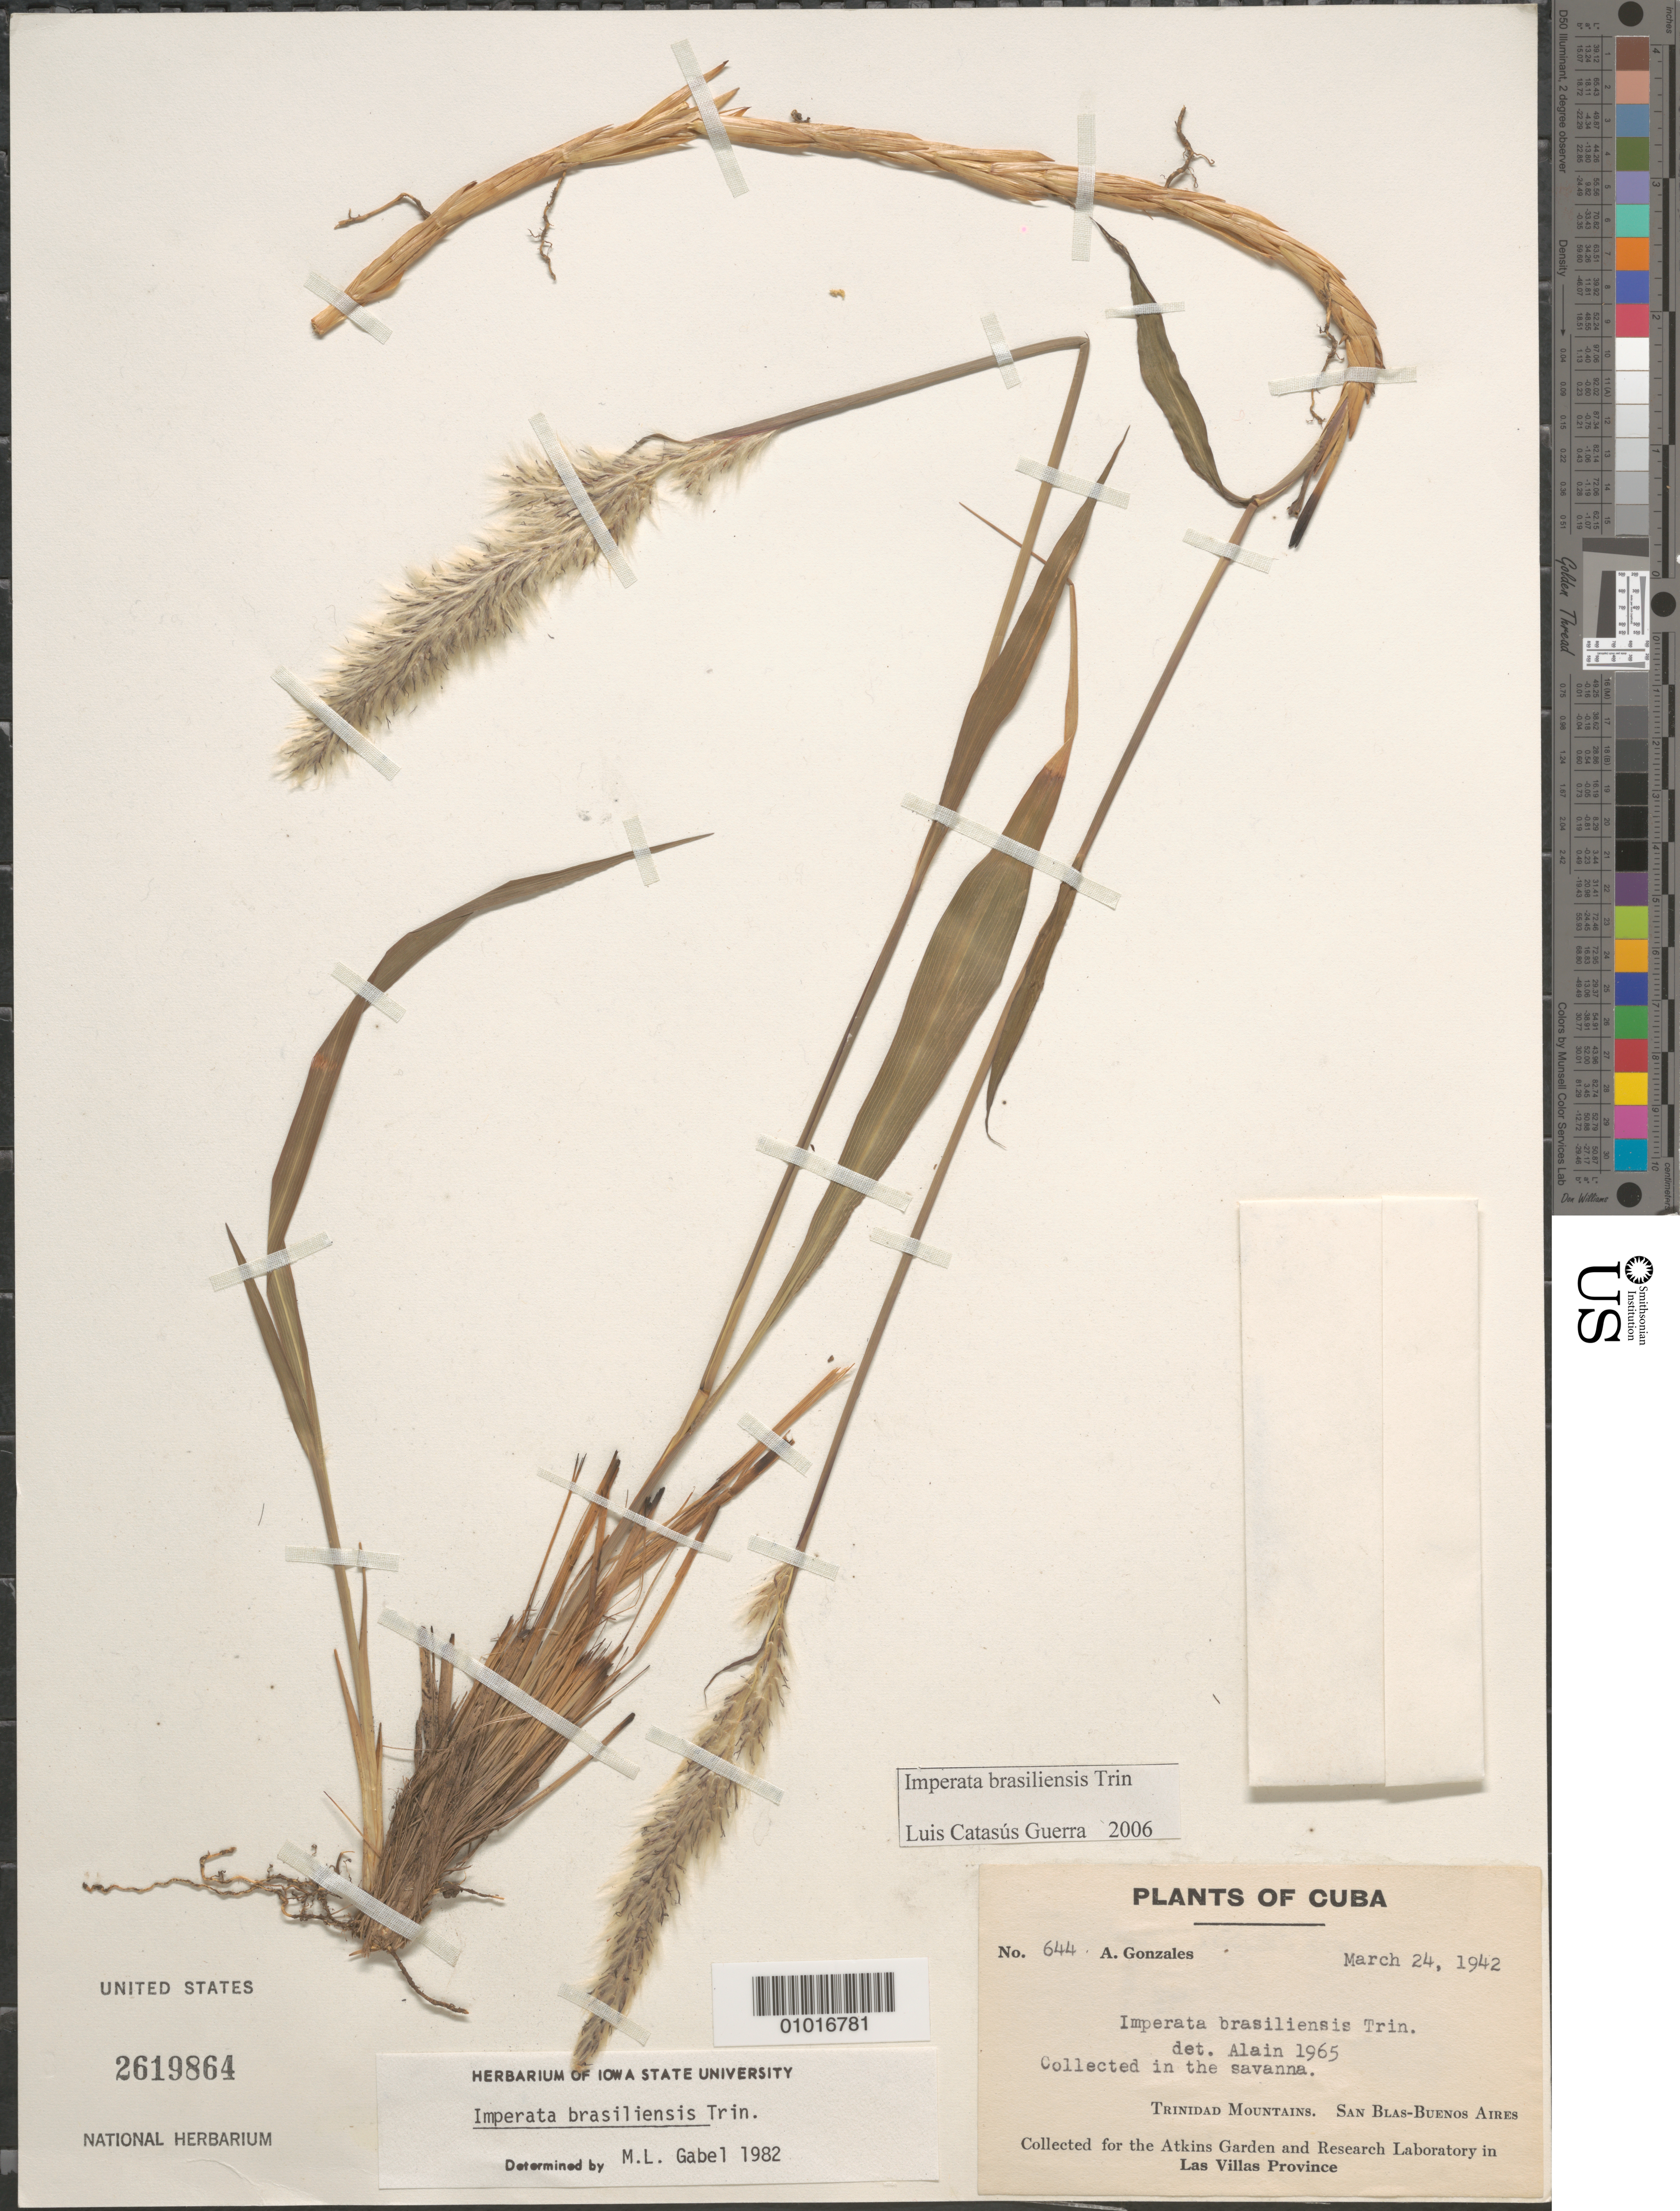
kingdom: Plantae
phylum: Tracheophyta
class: Liliopsida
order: Poales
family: Poaceae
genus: Imperata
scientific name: Imperata brasiliensis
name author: Trin.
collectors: A. Gonzáles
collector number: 644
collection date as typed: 24 Mar 1942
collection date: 1942-03-24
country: Cuba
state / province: Sancti Spiritus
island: Cuba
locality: Collected in the savanna, Trinidad Mountains, San Blas-Buenos Aires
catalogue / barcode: US 2619864